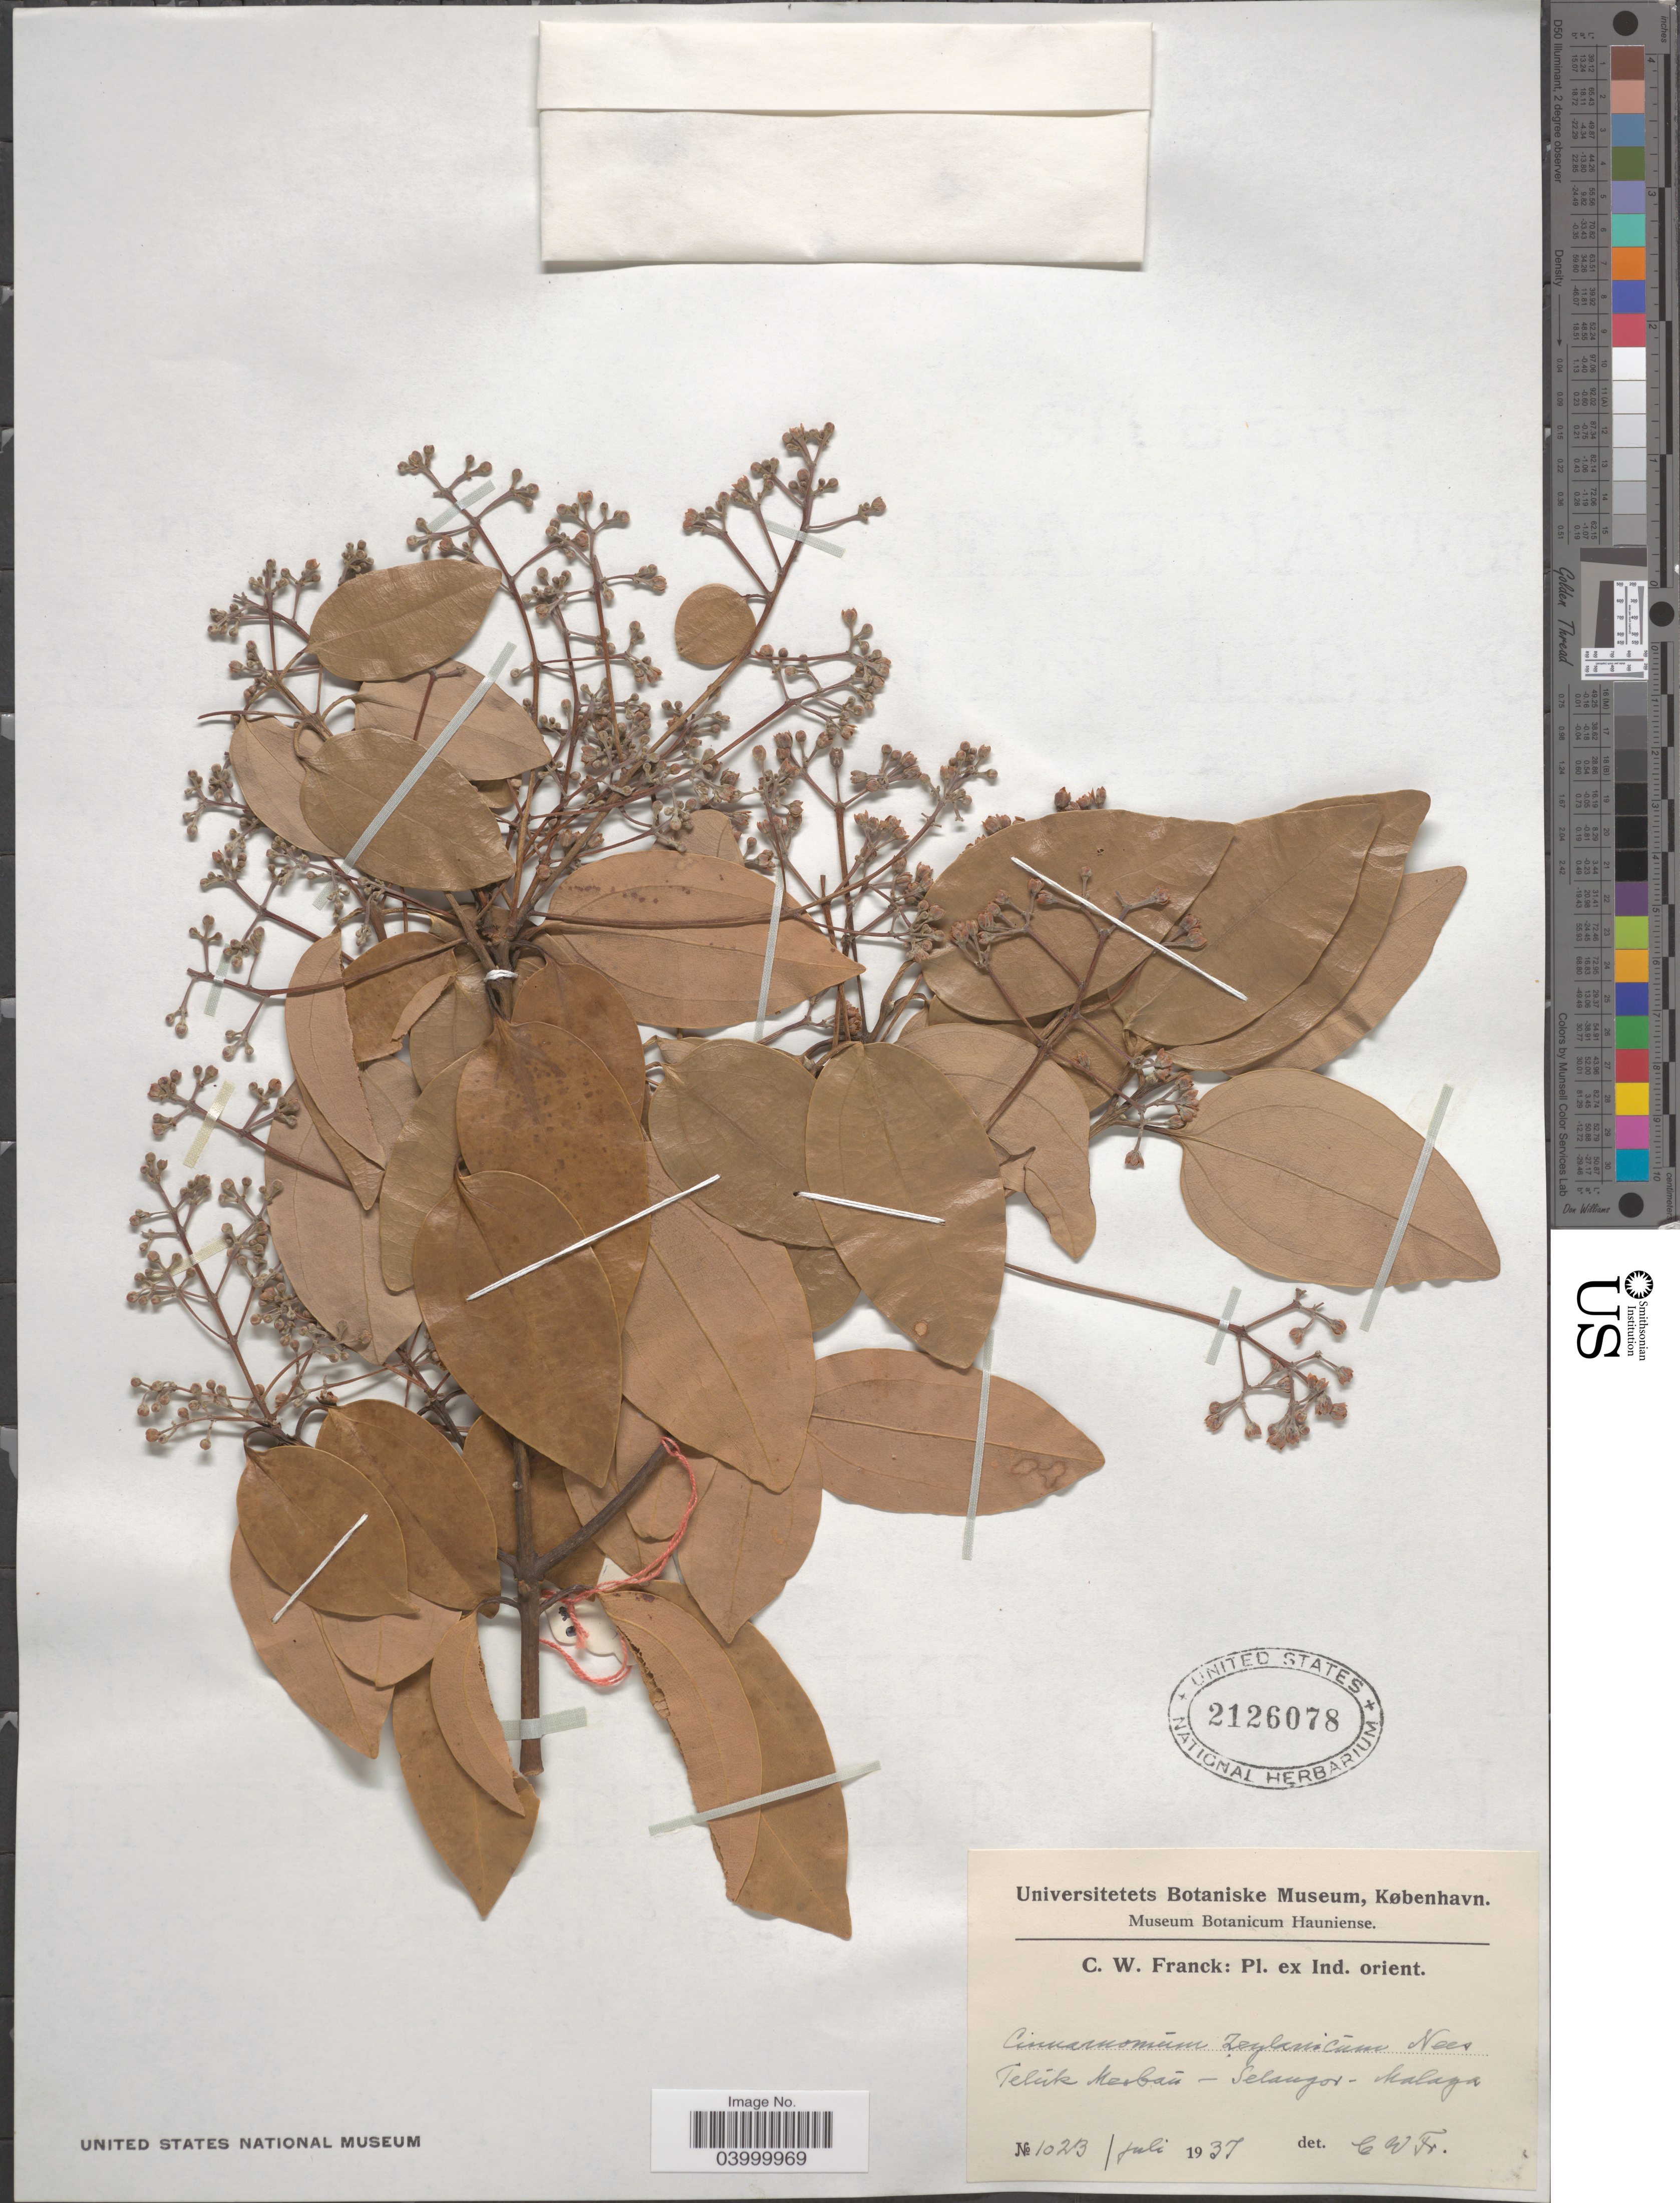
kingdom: Plantae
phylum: Tracheophyta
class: Magnoliopsida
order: Laurales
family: Lauraceae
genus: Cinnamomum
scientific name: Cinnamomum zollingeri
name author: Lukman.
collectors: C. Franck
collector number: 1023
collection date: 1937-07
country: Malaysia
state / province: Selangor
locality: Telúk Mesbaú - Malaya.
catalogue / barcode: US 2126078